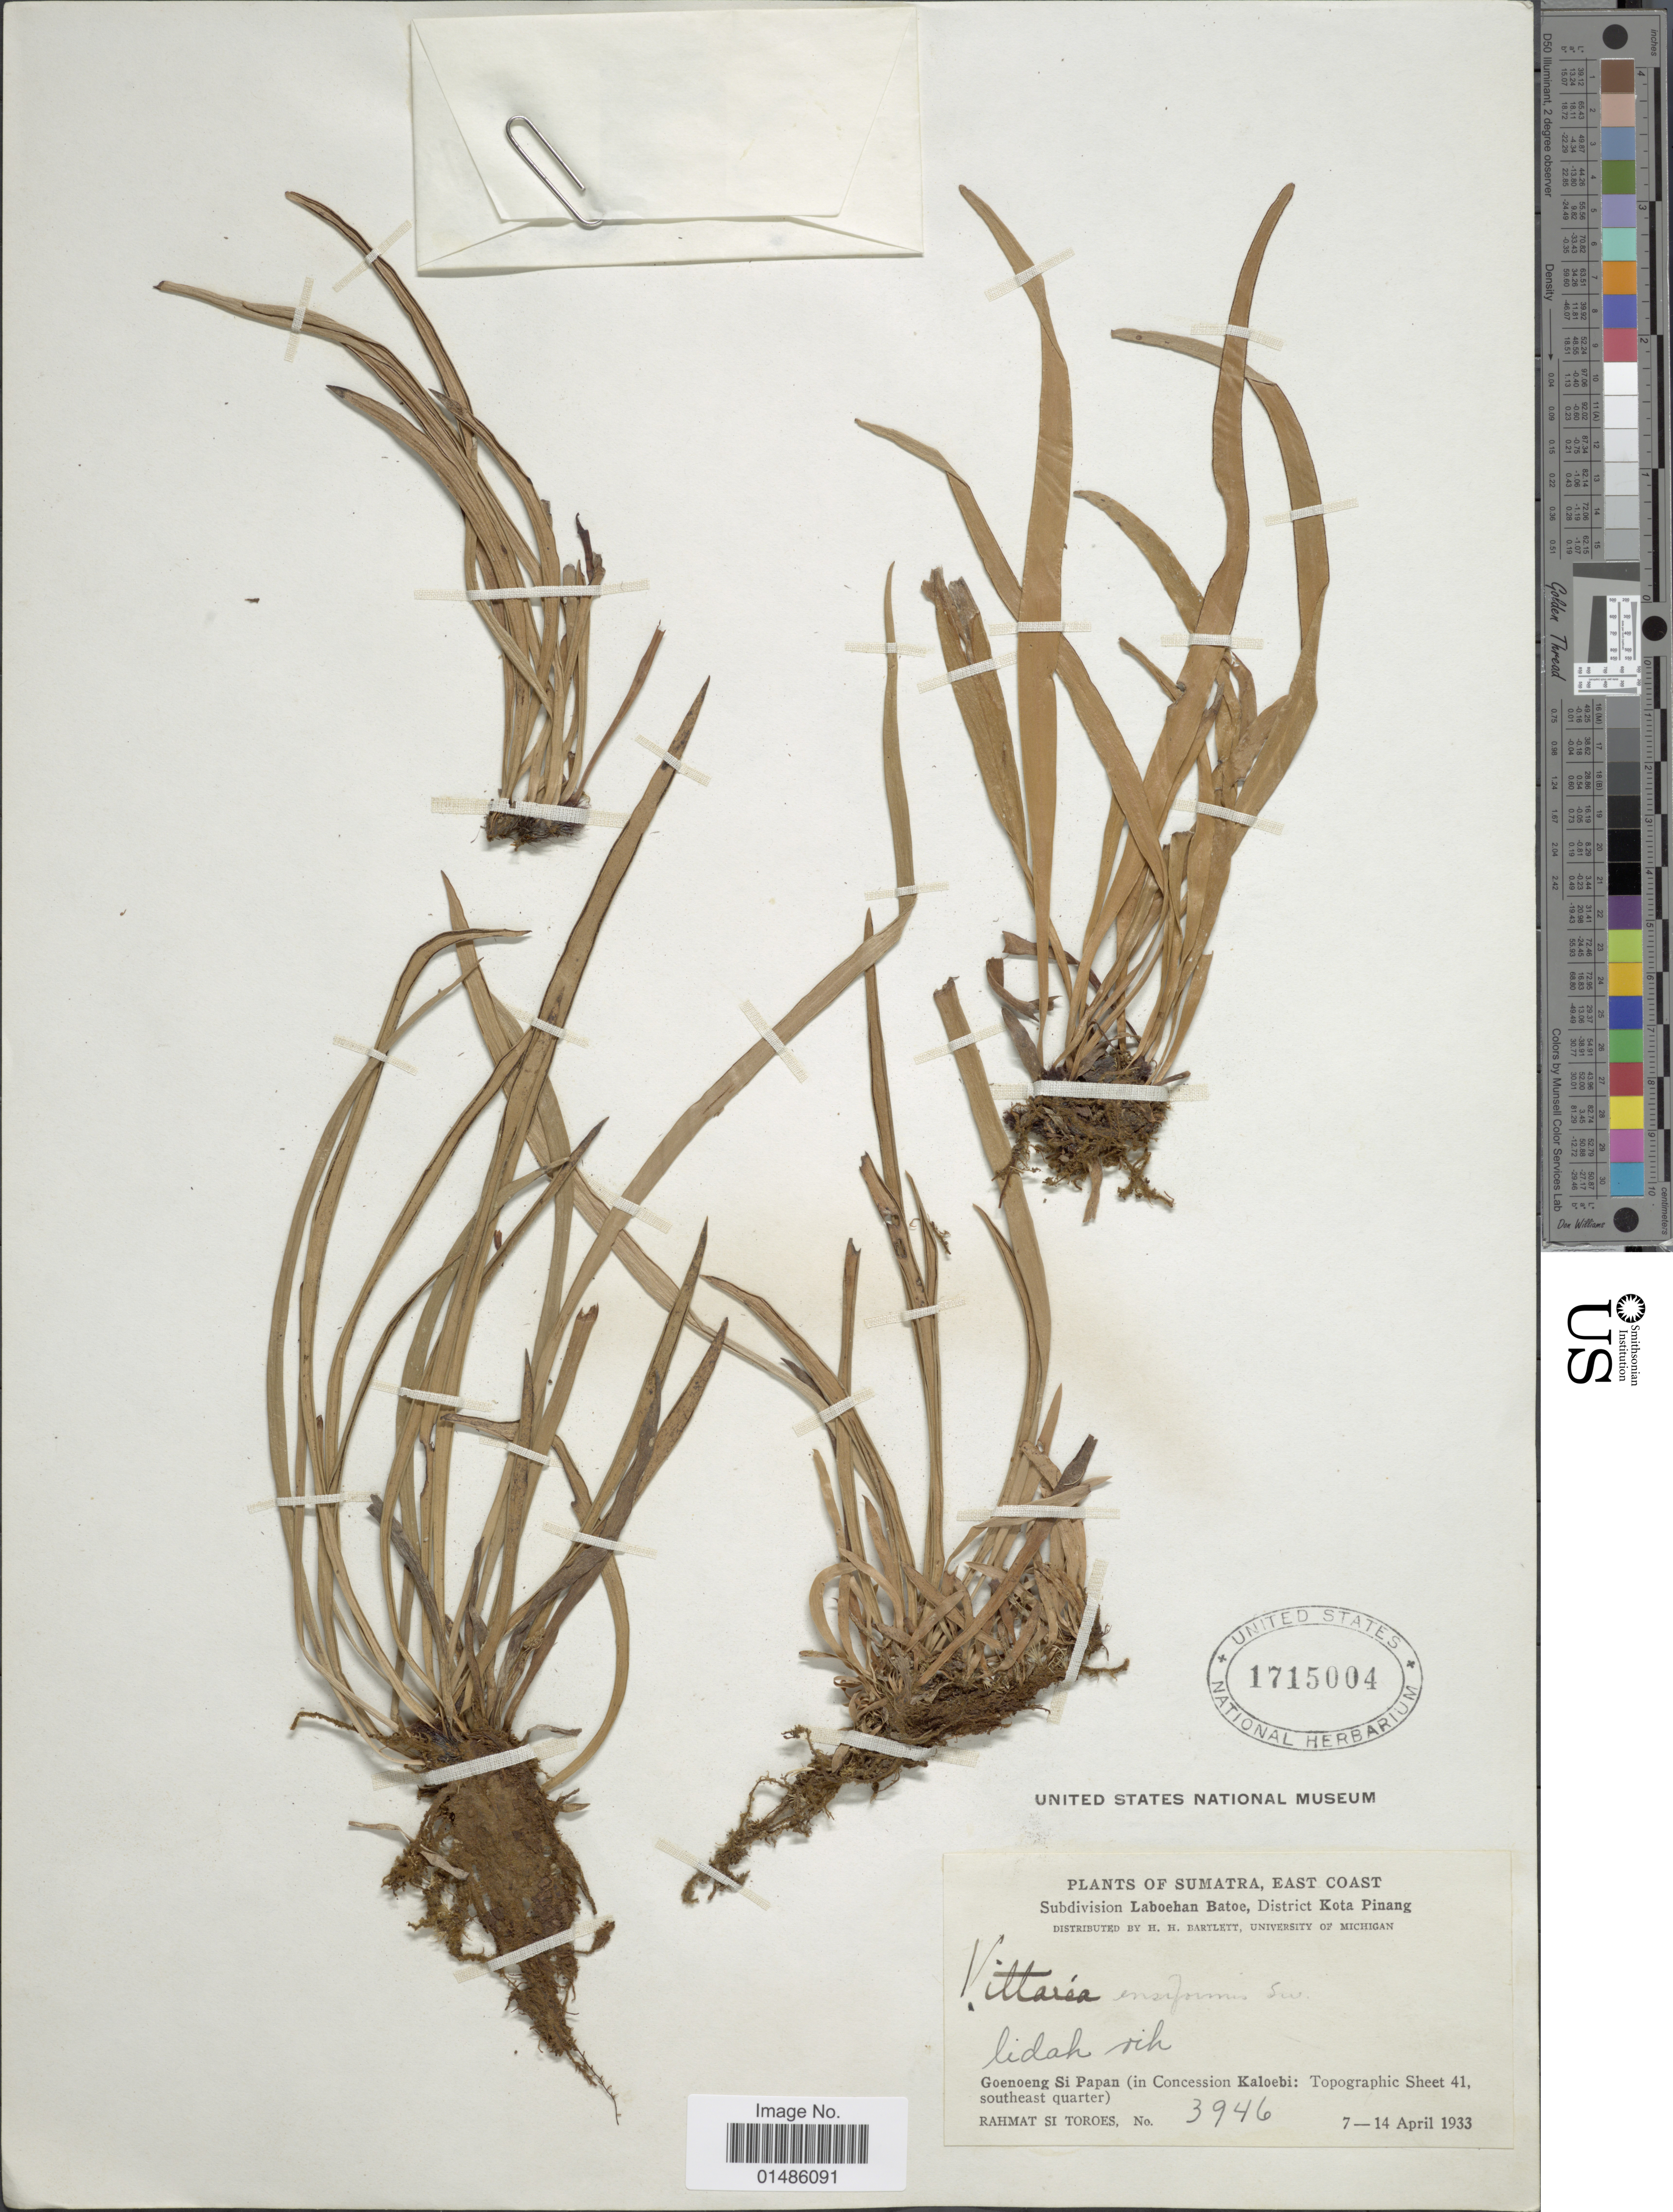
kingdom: Plantae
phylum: Tracheophyta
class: Polypodiopsida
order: Polypodiales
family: Pteridaceae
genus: Haplopteris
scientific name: Haplopteris ensiformis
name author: (Sw.) E.H. Crane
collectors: Rahmat Si Boeea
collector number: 3946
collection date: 1933-04-07/1933-04-14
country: Indonesia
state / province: Sumatra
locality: East Coast. Subdivision Laboehan Batoe, District Kota Pinang. Lidah rih. [interpreted] Goenoeng Si Papan (in Concession Kaloebi: Topographic Sheet 41, southeast quarter).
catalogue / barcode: US 1715004